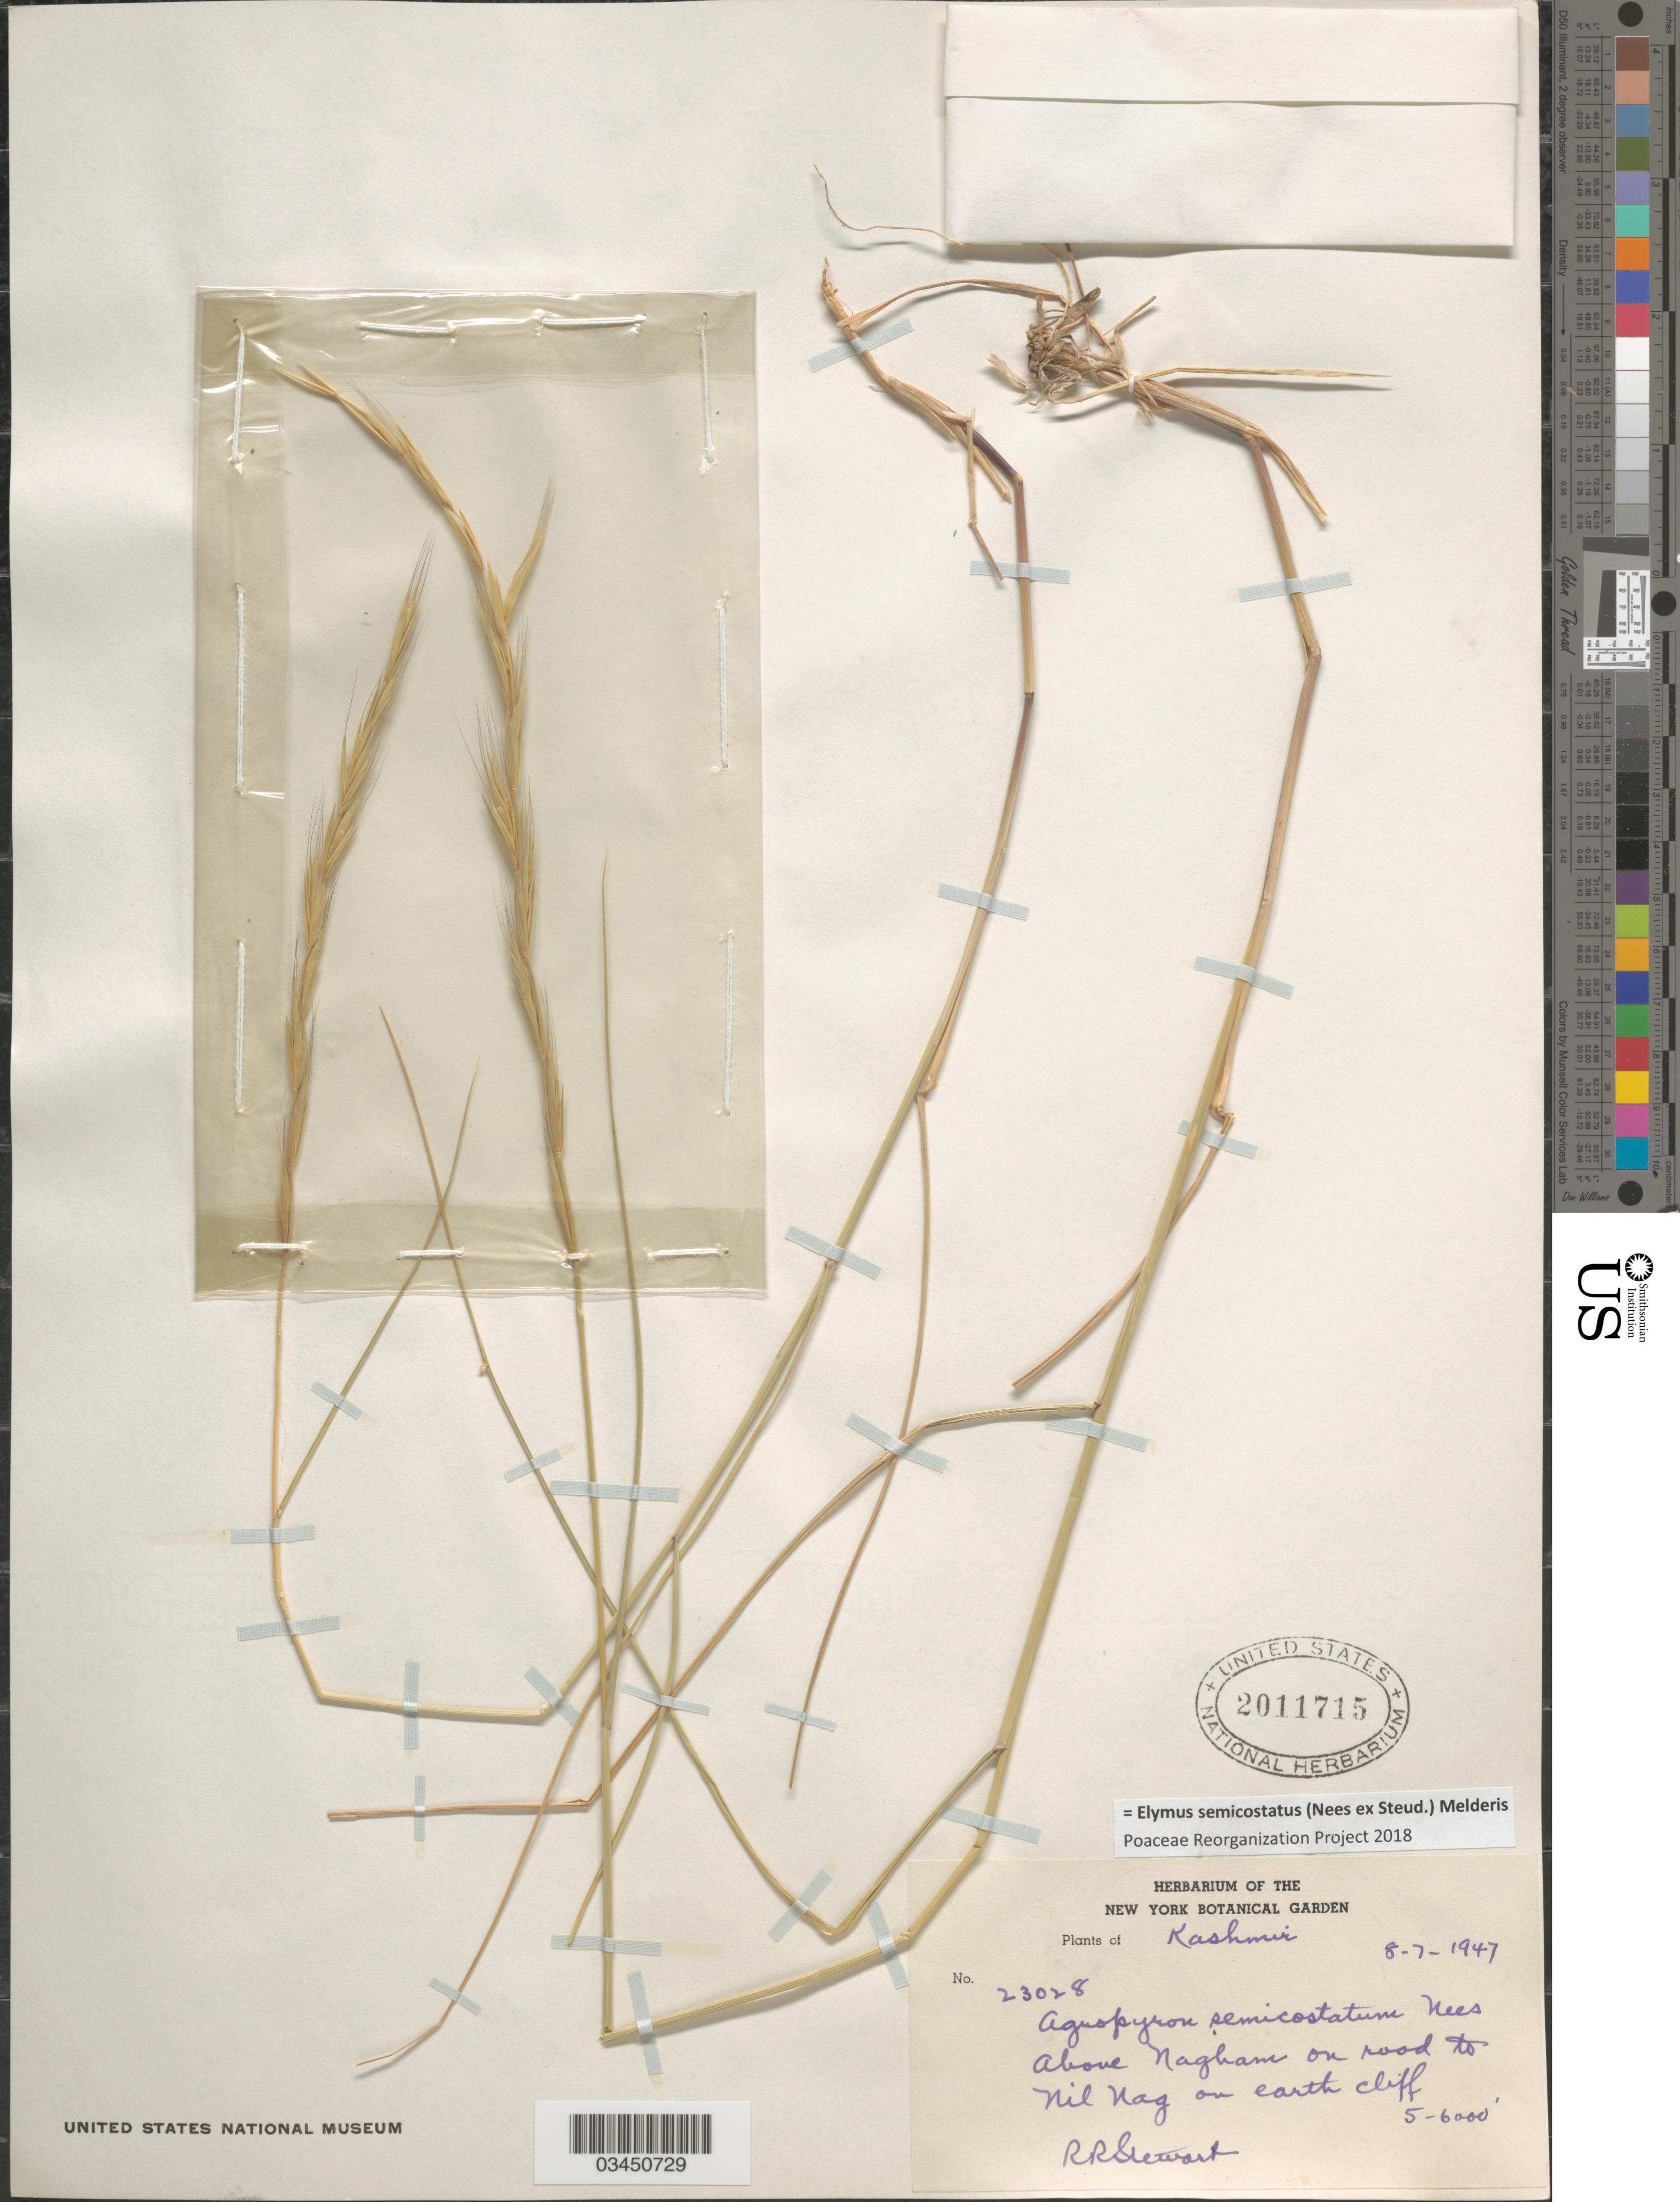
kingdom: Plantae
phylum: Tracheophyta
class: Liliopsida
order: Poales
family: Poaceae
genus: Elymus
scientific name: Elymus semicostatus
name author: (Nees ex Steud.) Melderis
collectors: R. Stewart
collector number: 23028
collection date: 1947-07-08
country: India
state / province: Jammu and Kashmir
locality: Kashmir. Above Nagham on road to Nil Nag on earth cliff.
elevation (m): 1524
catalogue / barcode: US 2011715